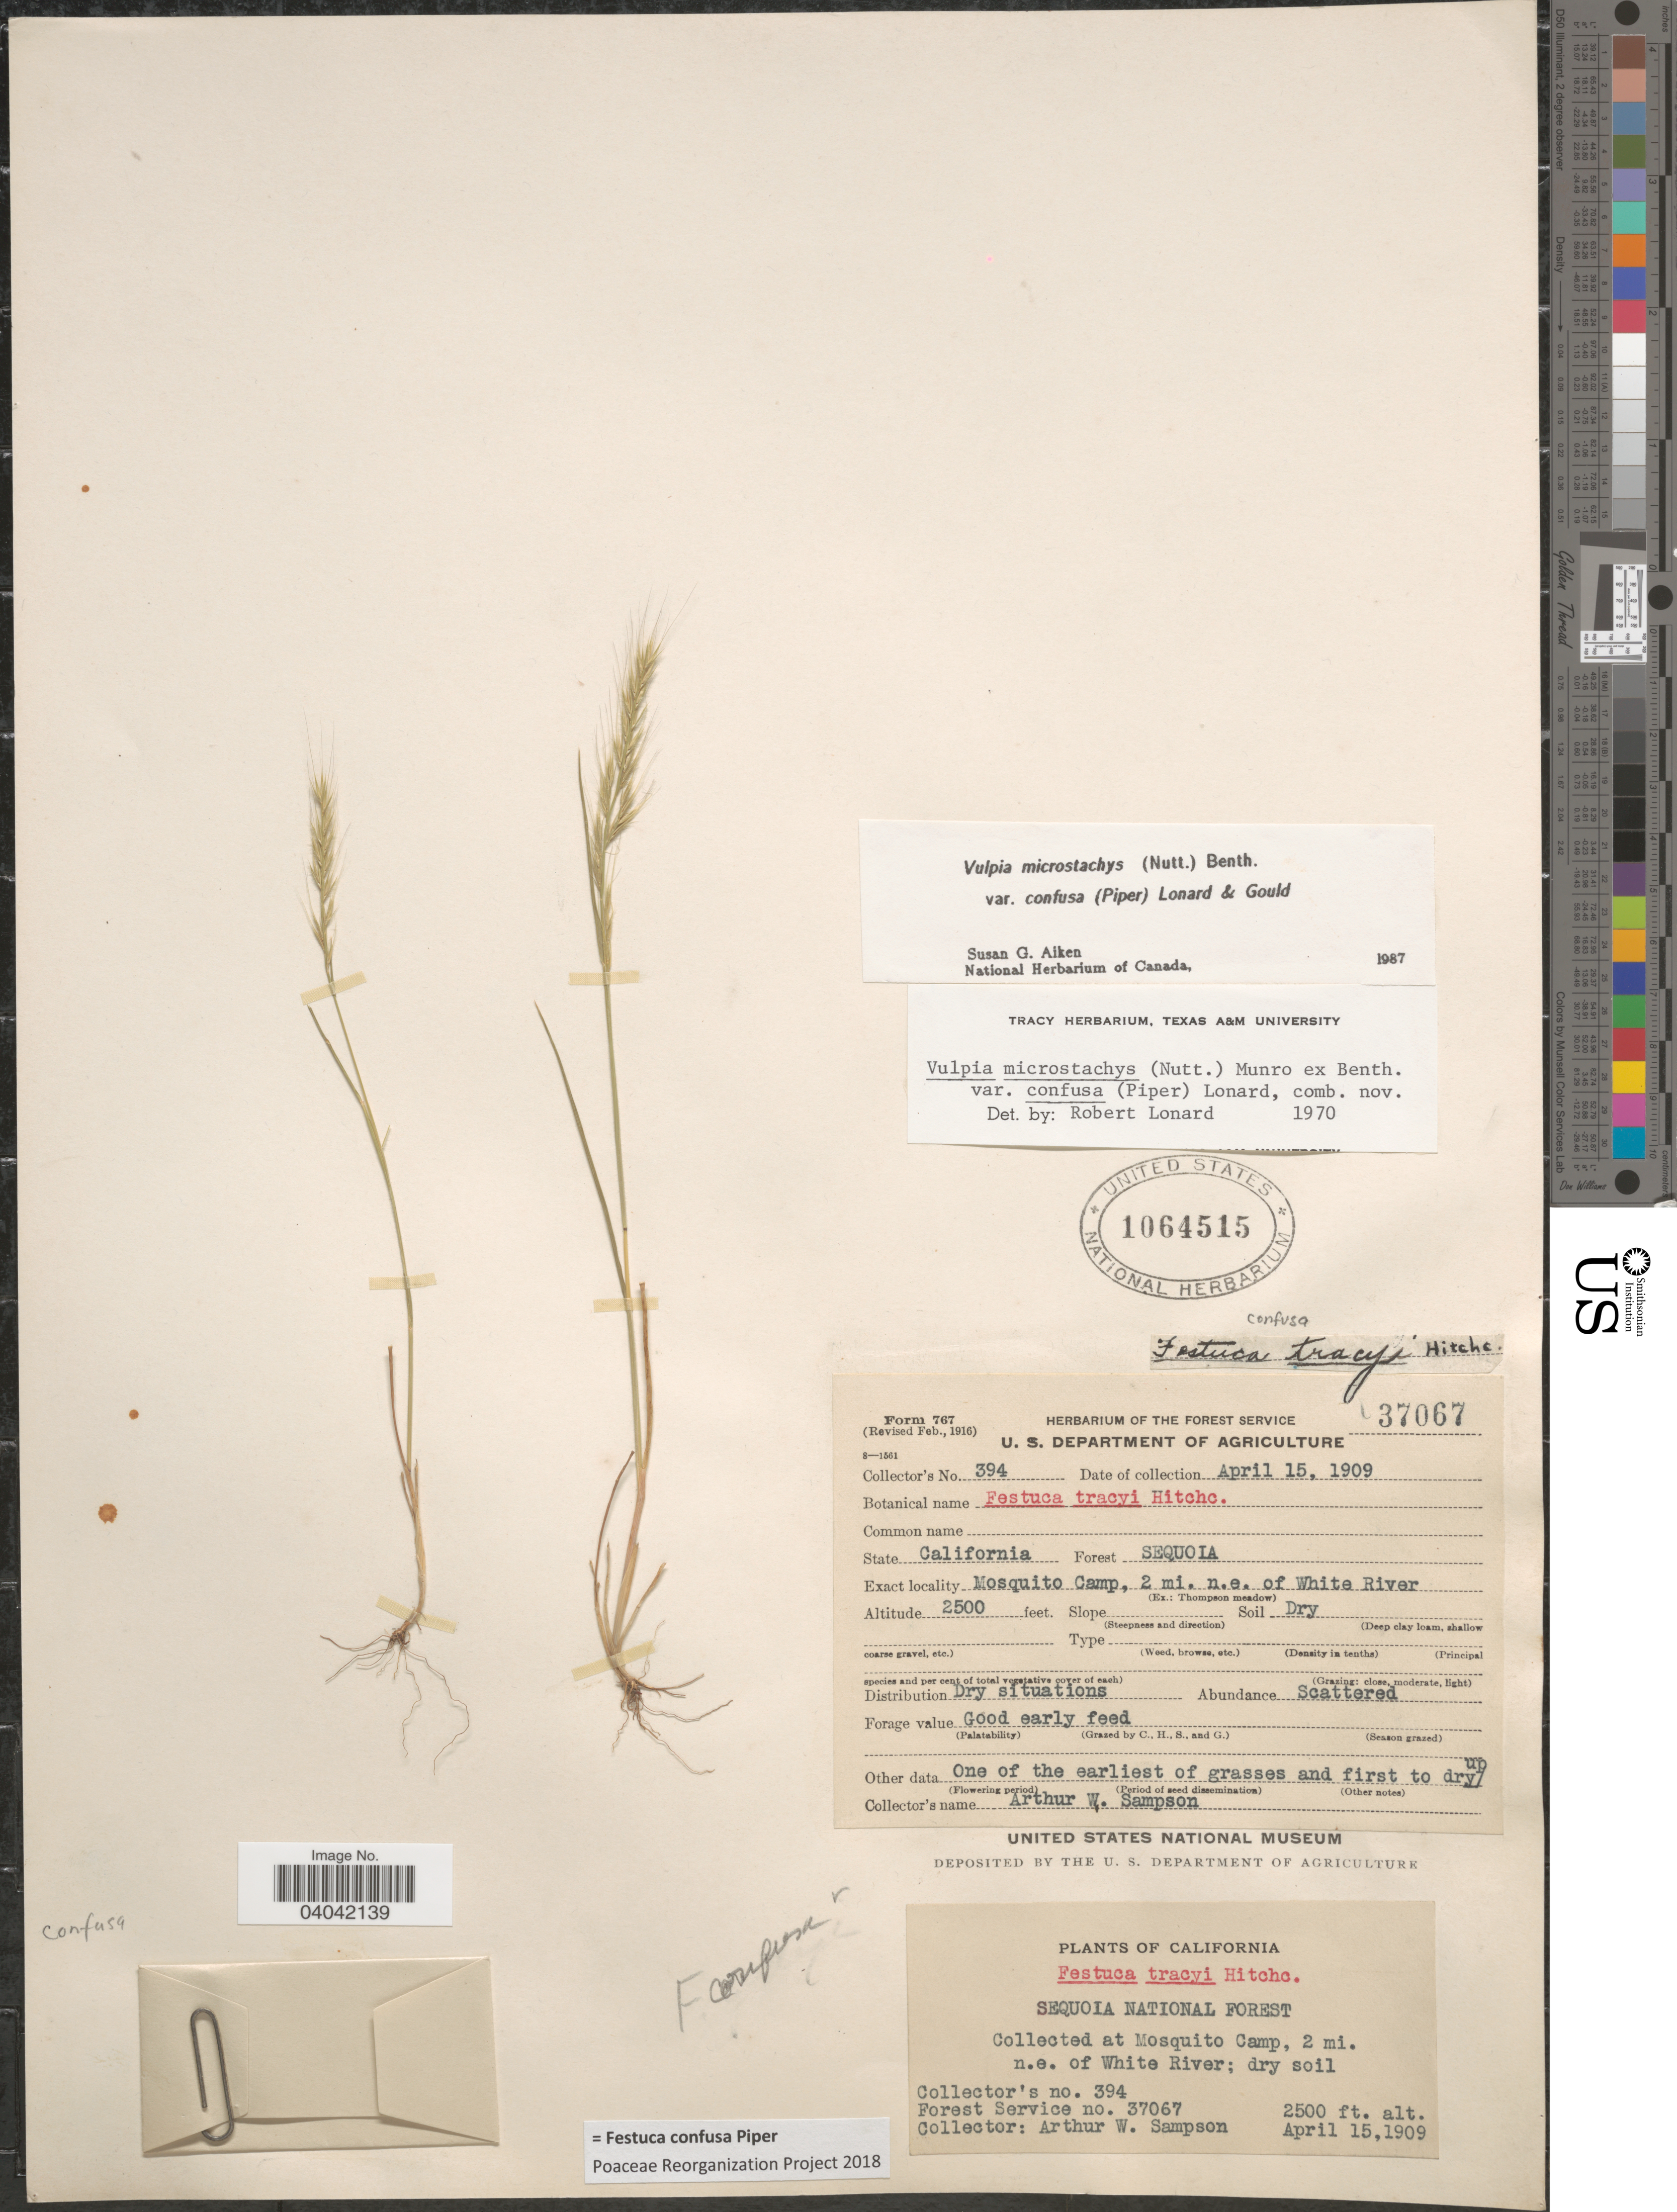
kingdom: Plantae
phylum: Tracheophyta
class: Liliopsida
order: Poales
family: Poaceae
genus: Festuca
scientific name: Festuca confusa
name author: Piper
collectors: A. Sampson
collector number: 394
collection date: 1909-04-15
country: United States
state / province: California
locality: Forest Sequoia. Mosquito Camp, 2 mi. n.e. of White River.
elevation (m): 762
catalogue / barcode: US 1064515